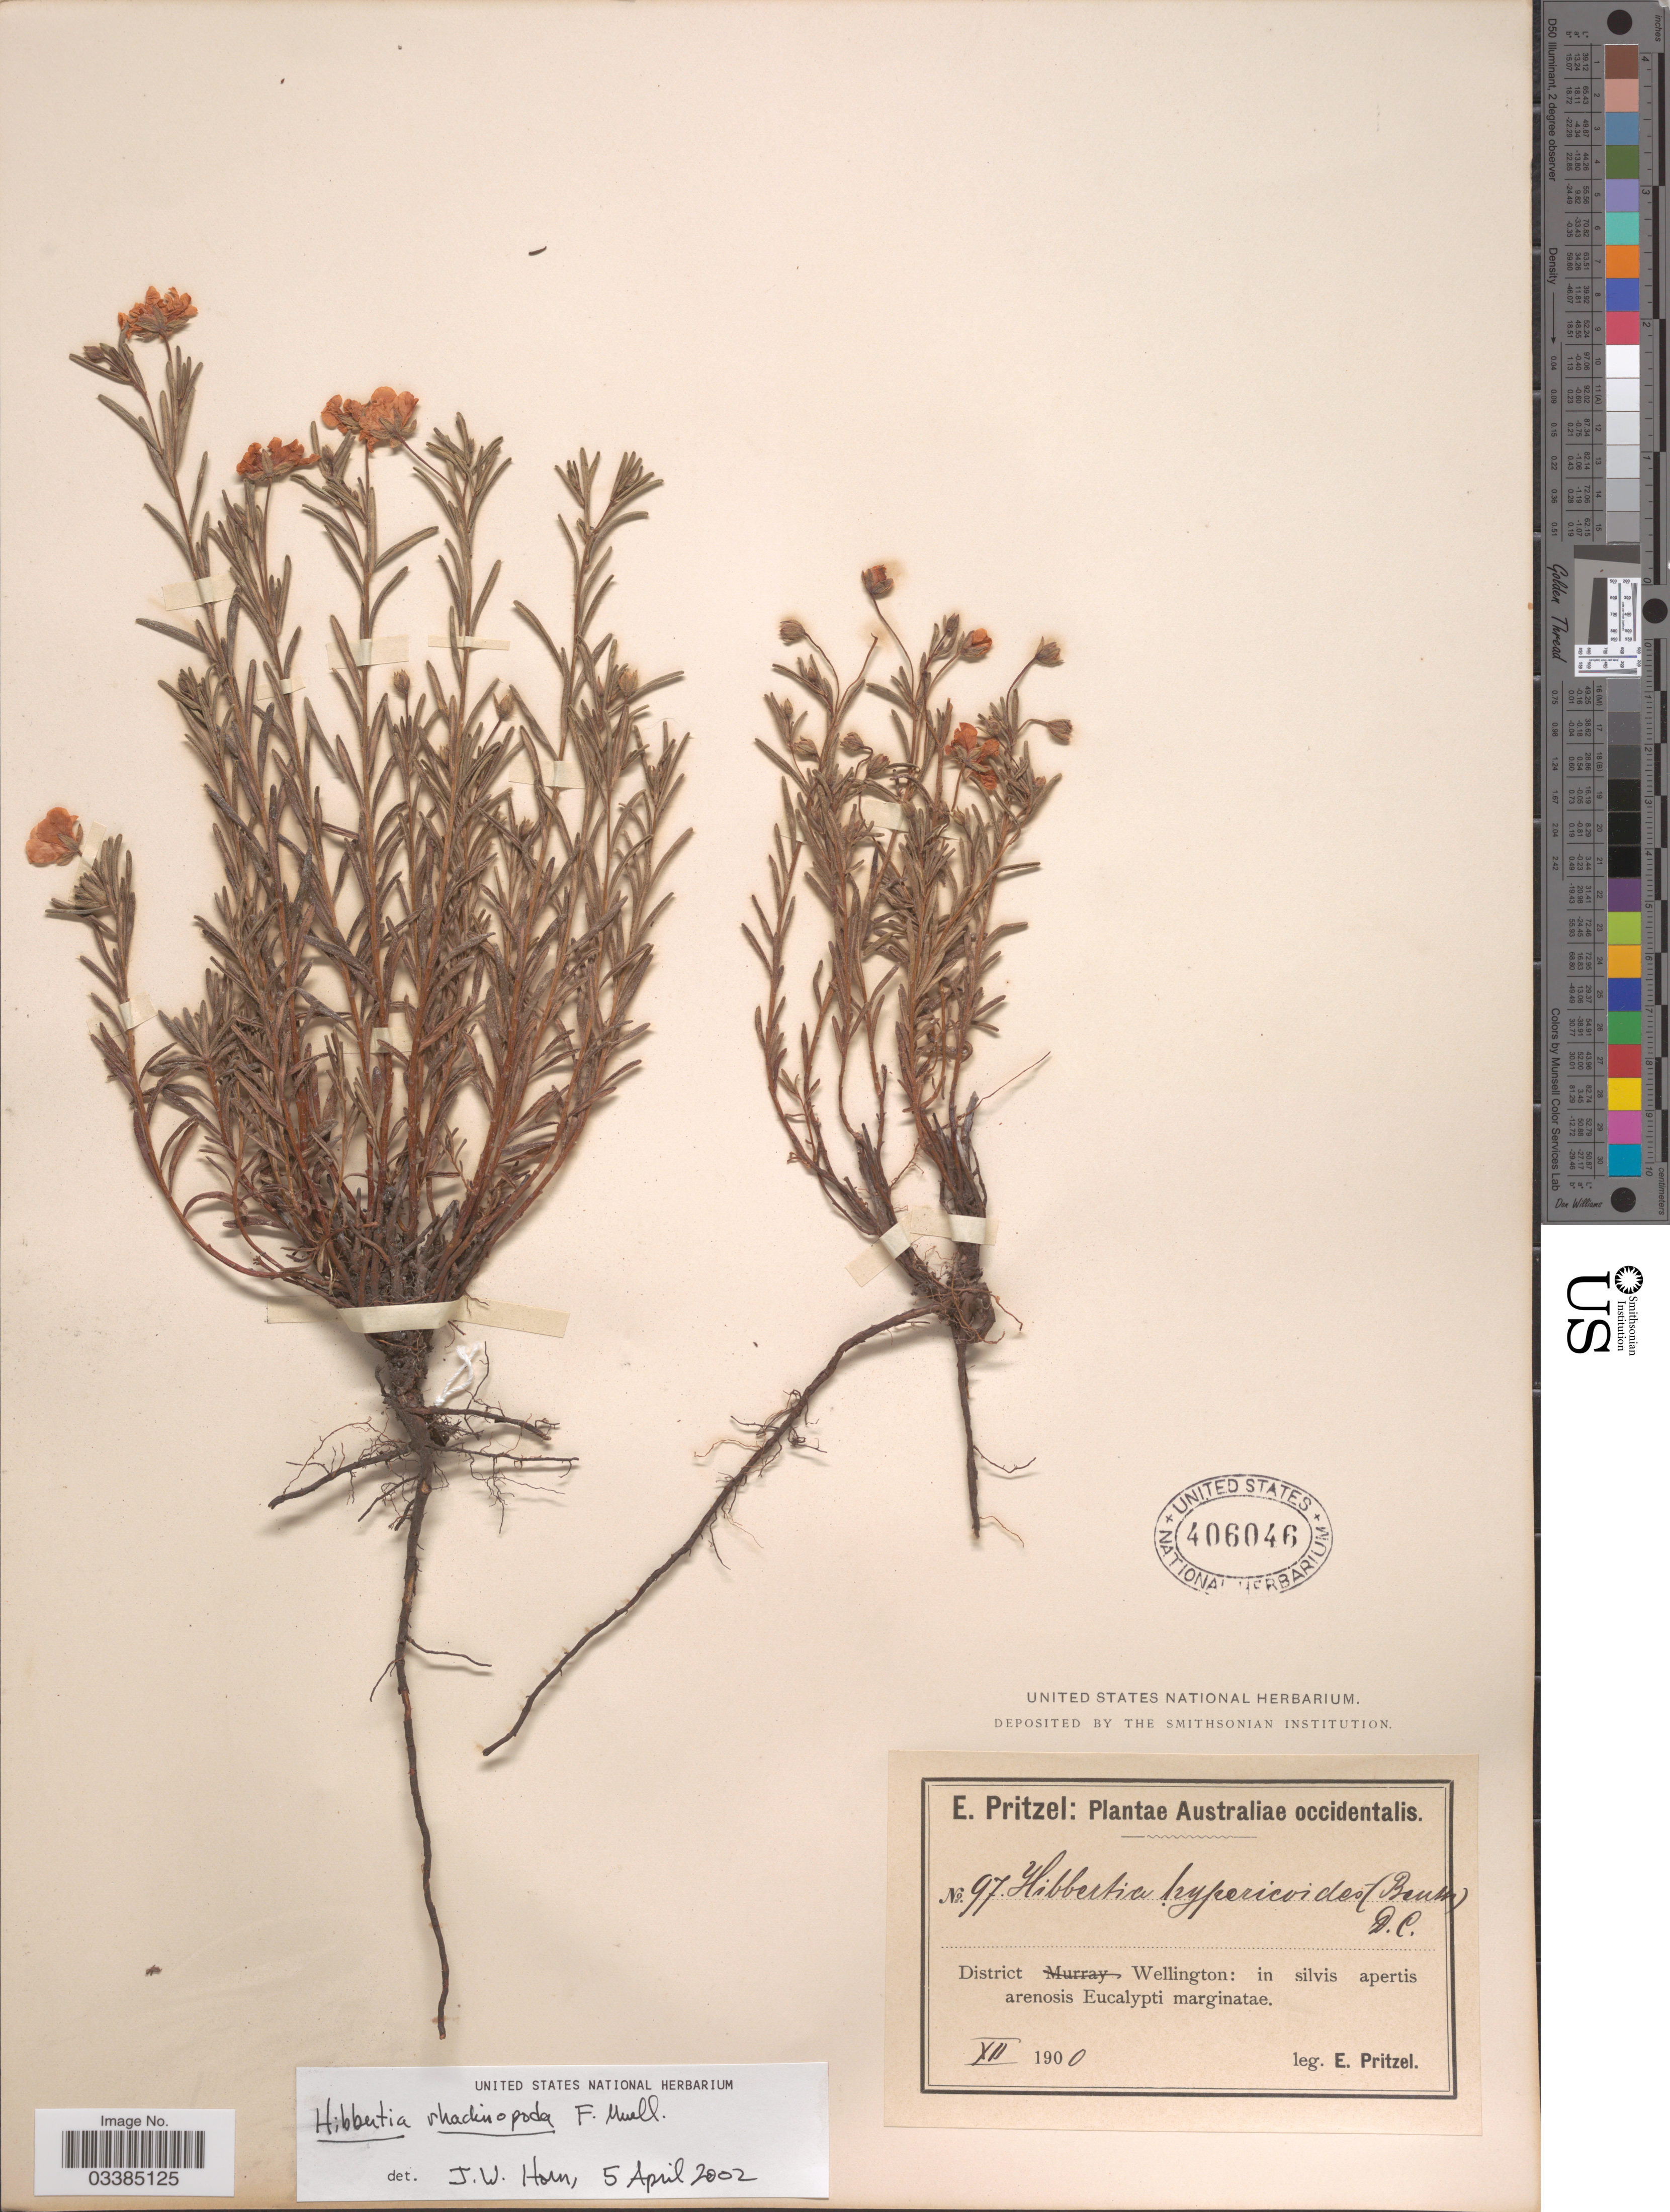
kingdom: Plantae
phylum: Tracheophyta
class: Magnoliopsida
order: Dilleniales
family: Dilleniaceae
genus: Hibbertia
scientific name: Hibbertia rhadinopoda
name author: F. Muell.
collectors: E. G. Pritzel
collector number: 97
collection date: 1900-12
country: Australia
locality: Australiae occidentalis. District Wellington.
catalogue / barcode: US 406046